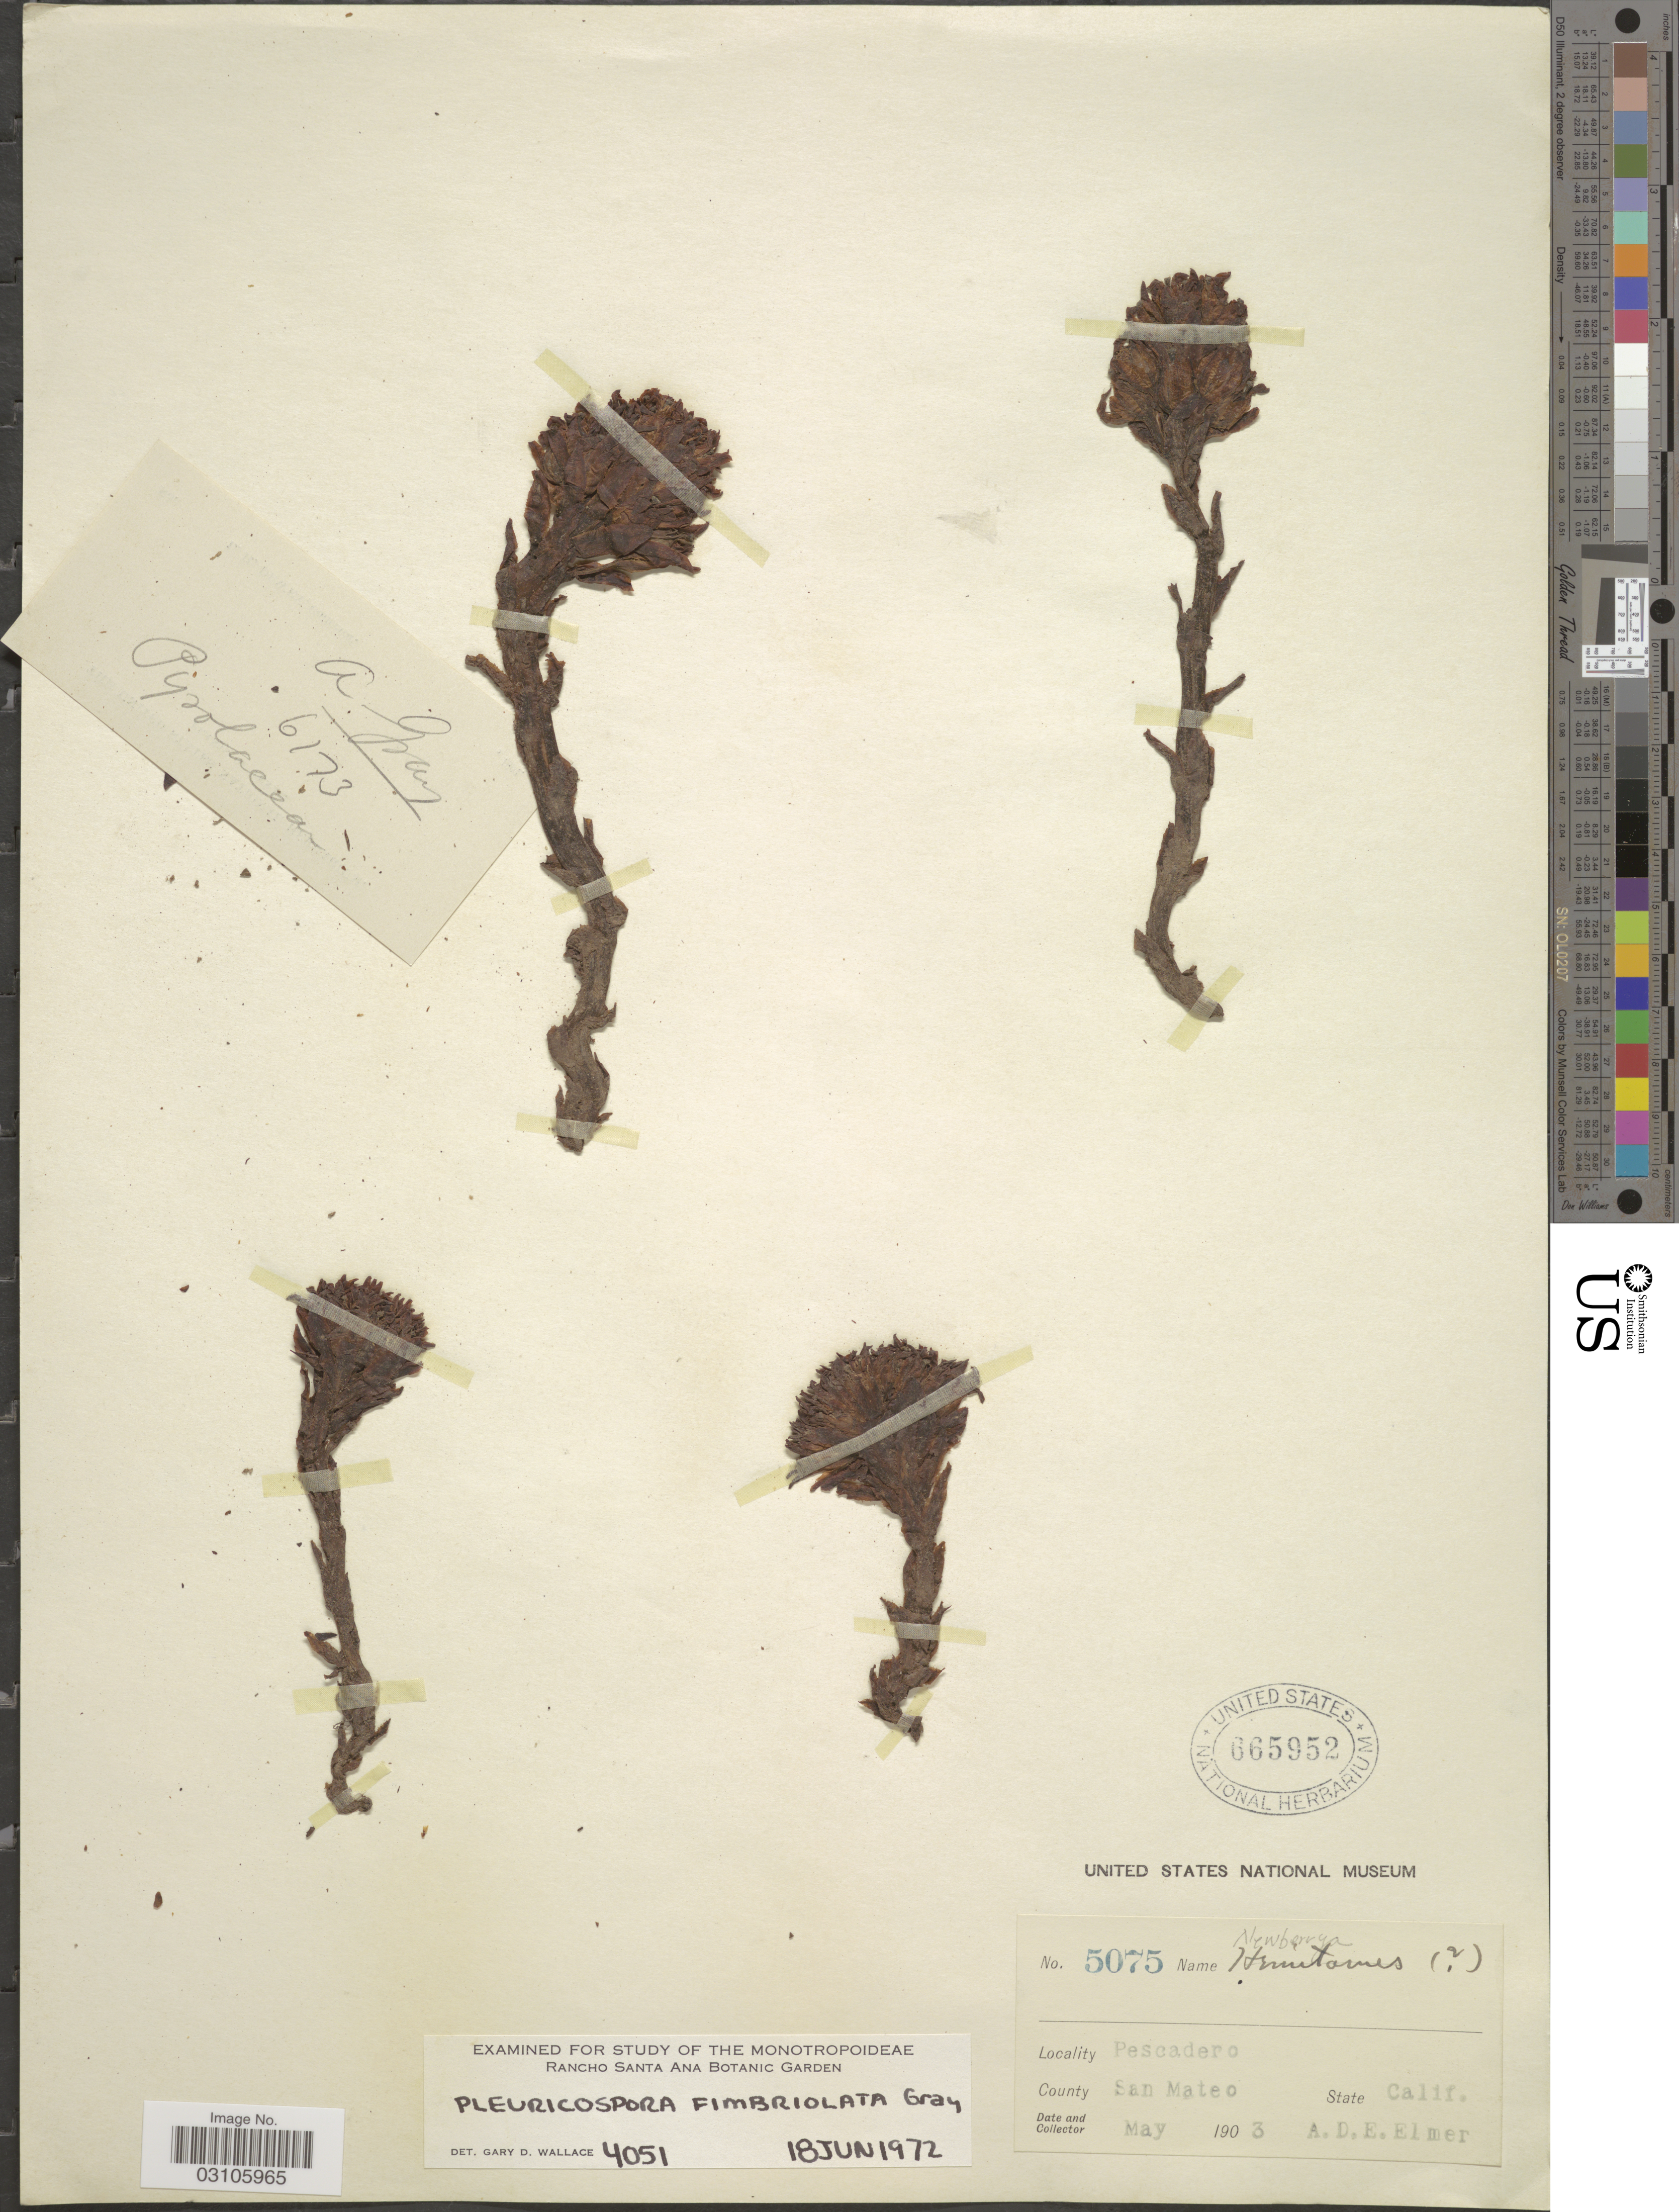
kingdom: Plantae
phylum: Tracheophyta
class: Magnoliopsida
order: Ericales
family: Ericaceae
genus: Pleuricospora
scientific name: Pleuricospora sp.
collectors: A. D. E. Elmer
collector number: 5075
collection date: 1903-05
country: United States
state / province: California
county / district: San Mateo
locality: Pescadero. County San Mateo.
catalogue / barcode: US 665952